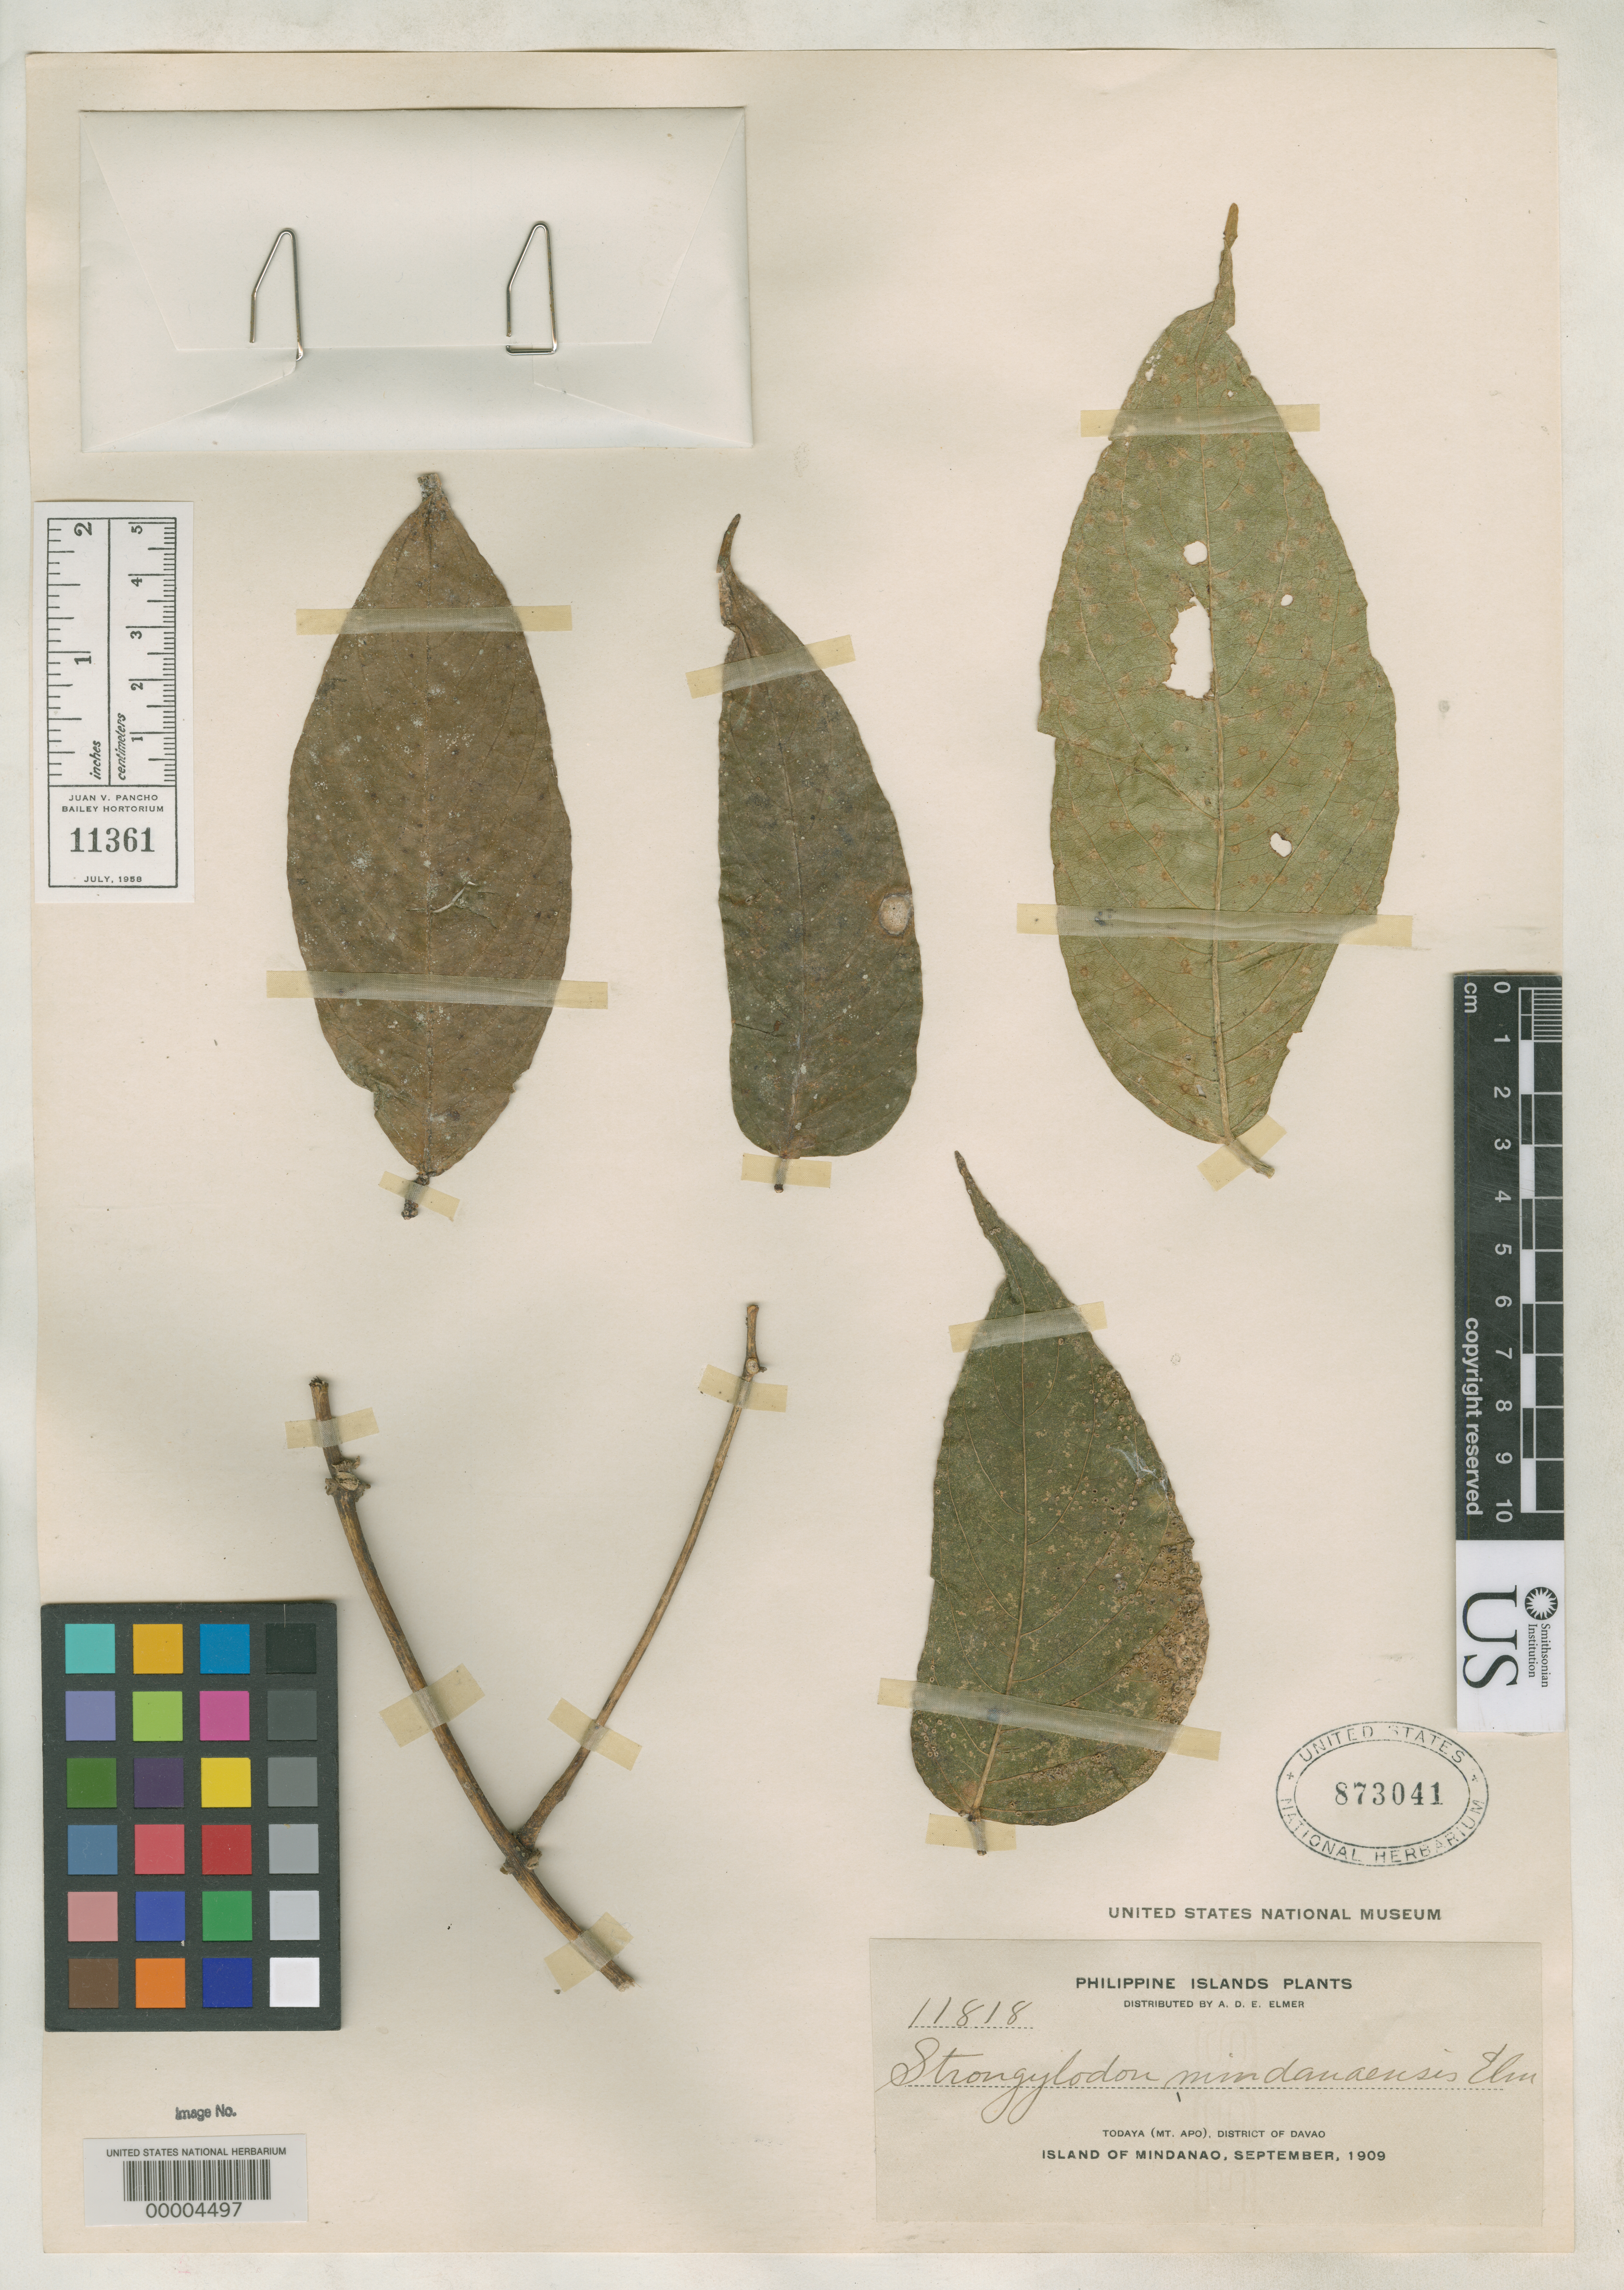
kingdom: Plantae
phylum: Tracheophyta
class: Magnoliopsida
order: Fabales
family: Fabaceae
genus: Strongylodon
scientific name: Strongylodon mindanaensis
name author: Elmer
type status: Isotype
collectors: A. D. E. Elmer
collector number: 11818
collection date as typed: Sep 1909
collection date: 1909-09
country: Philippines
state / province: Davao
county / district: Davao del Sur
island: Mindanao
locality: Todaya, Mt. Apo.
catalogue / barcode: US 873041